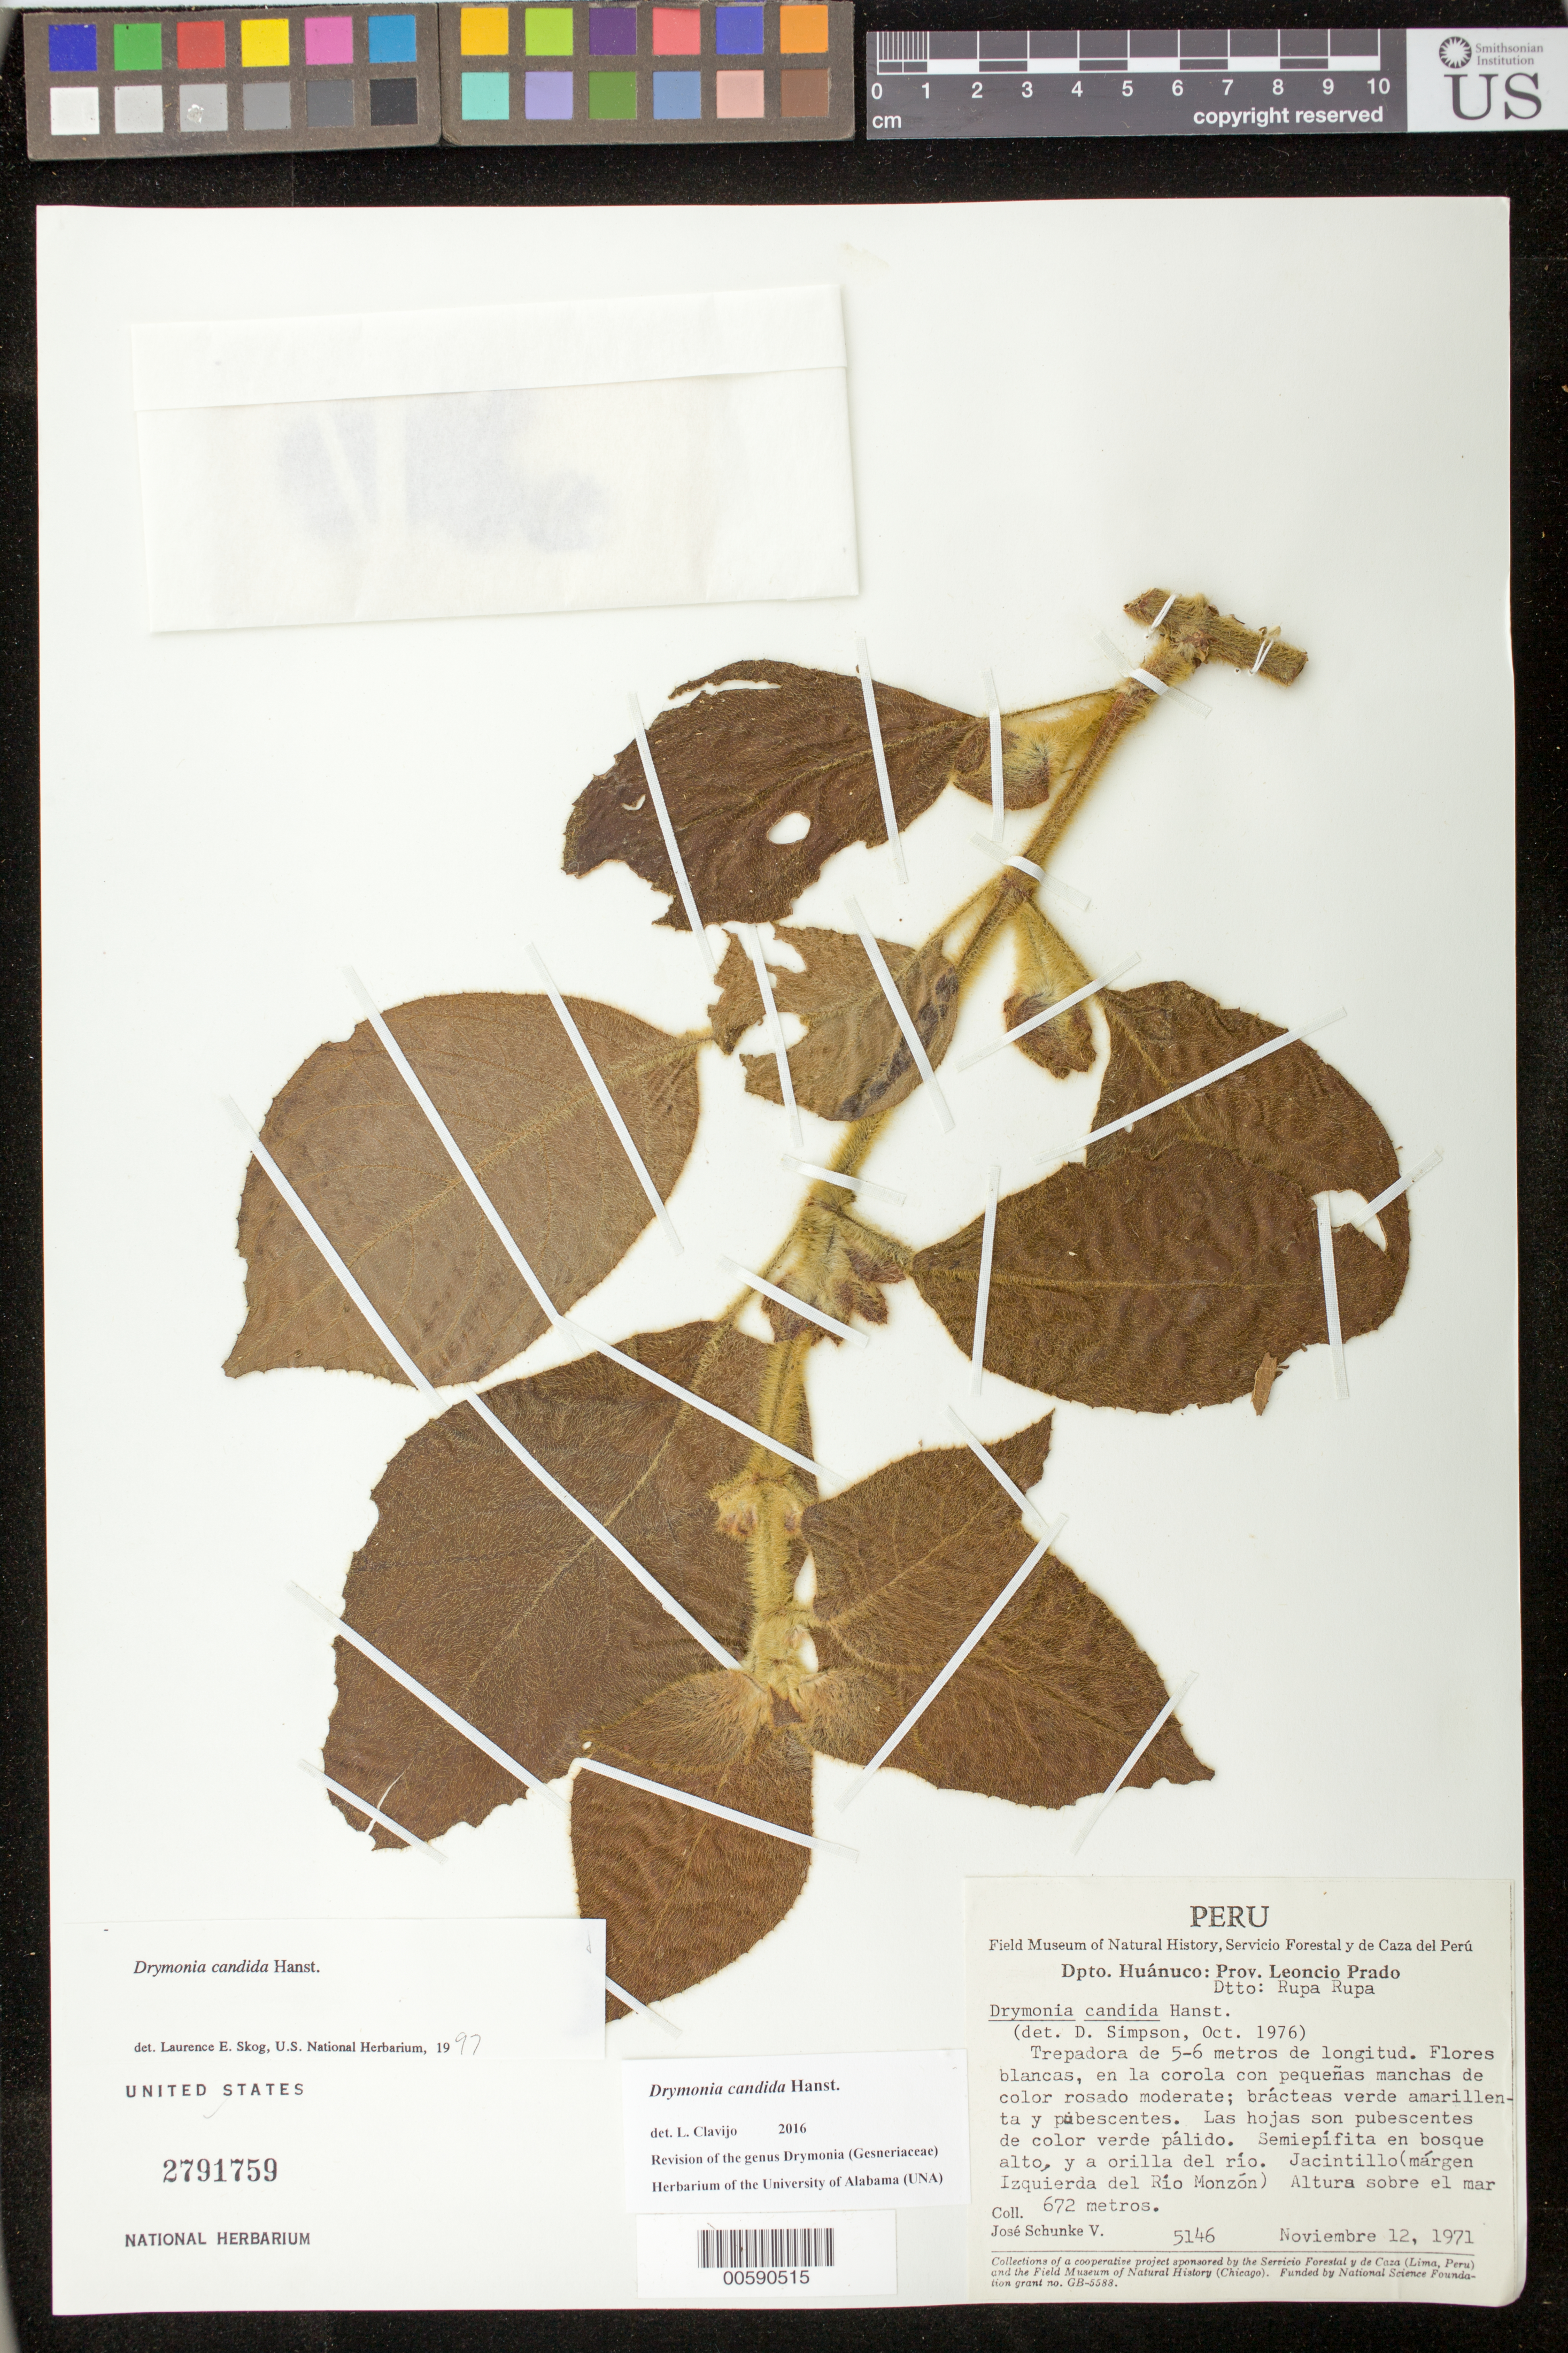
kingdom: Plantae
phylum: Tracheophyta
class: Magnoliopsida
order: Lamiales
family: Gesneriaceae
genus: Drymonia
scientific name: Drymonia candida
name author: Hanst.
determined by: Skog, Laurence E.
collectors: J. Schunke Vigo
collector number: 5146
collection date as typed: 12 Nov 1971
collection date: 1971-11-12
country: Peru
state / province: Huánuco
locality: Prov. Leoncio Prado, Dtto. Rupa Rupa; Jacintillo (márgen Izquierda del Río Monzón)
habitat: En bosque alto, y a orilla del río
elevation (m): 672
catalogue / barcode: US 2791759